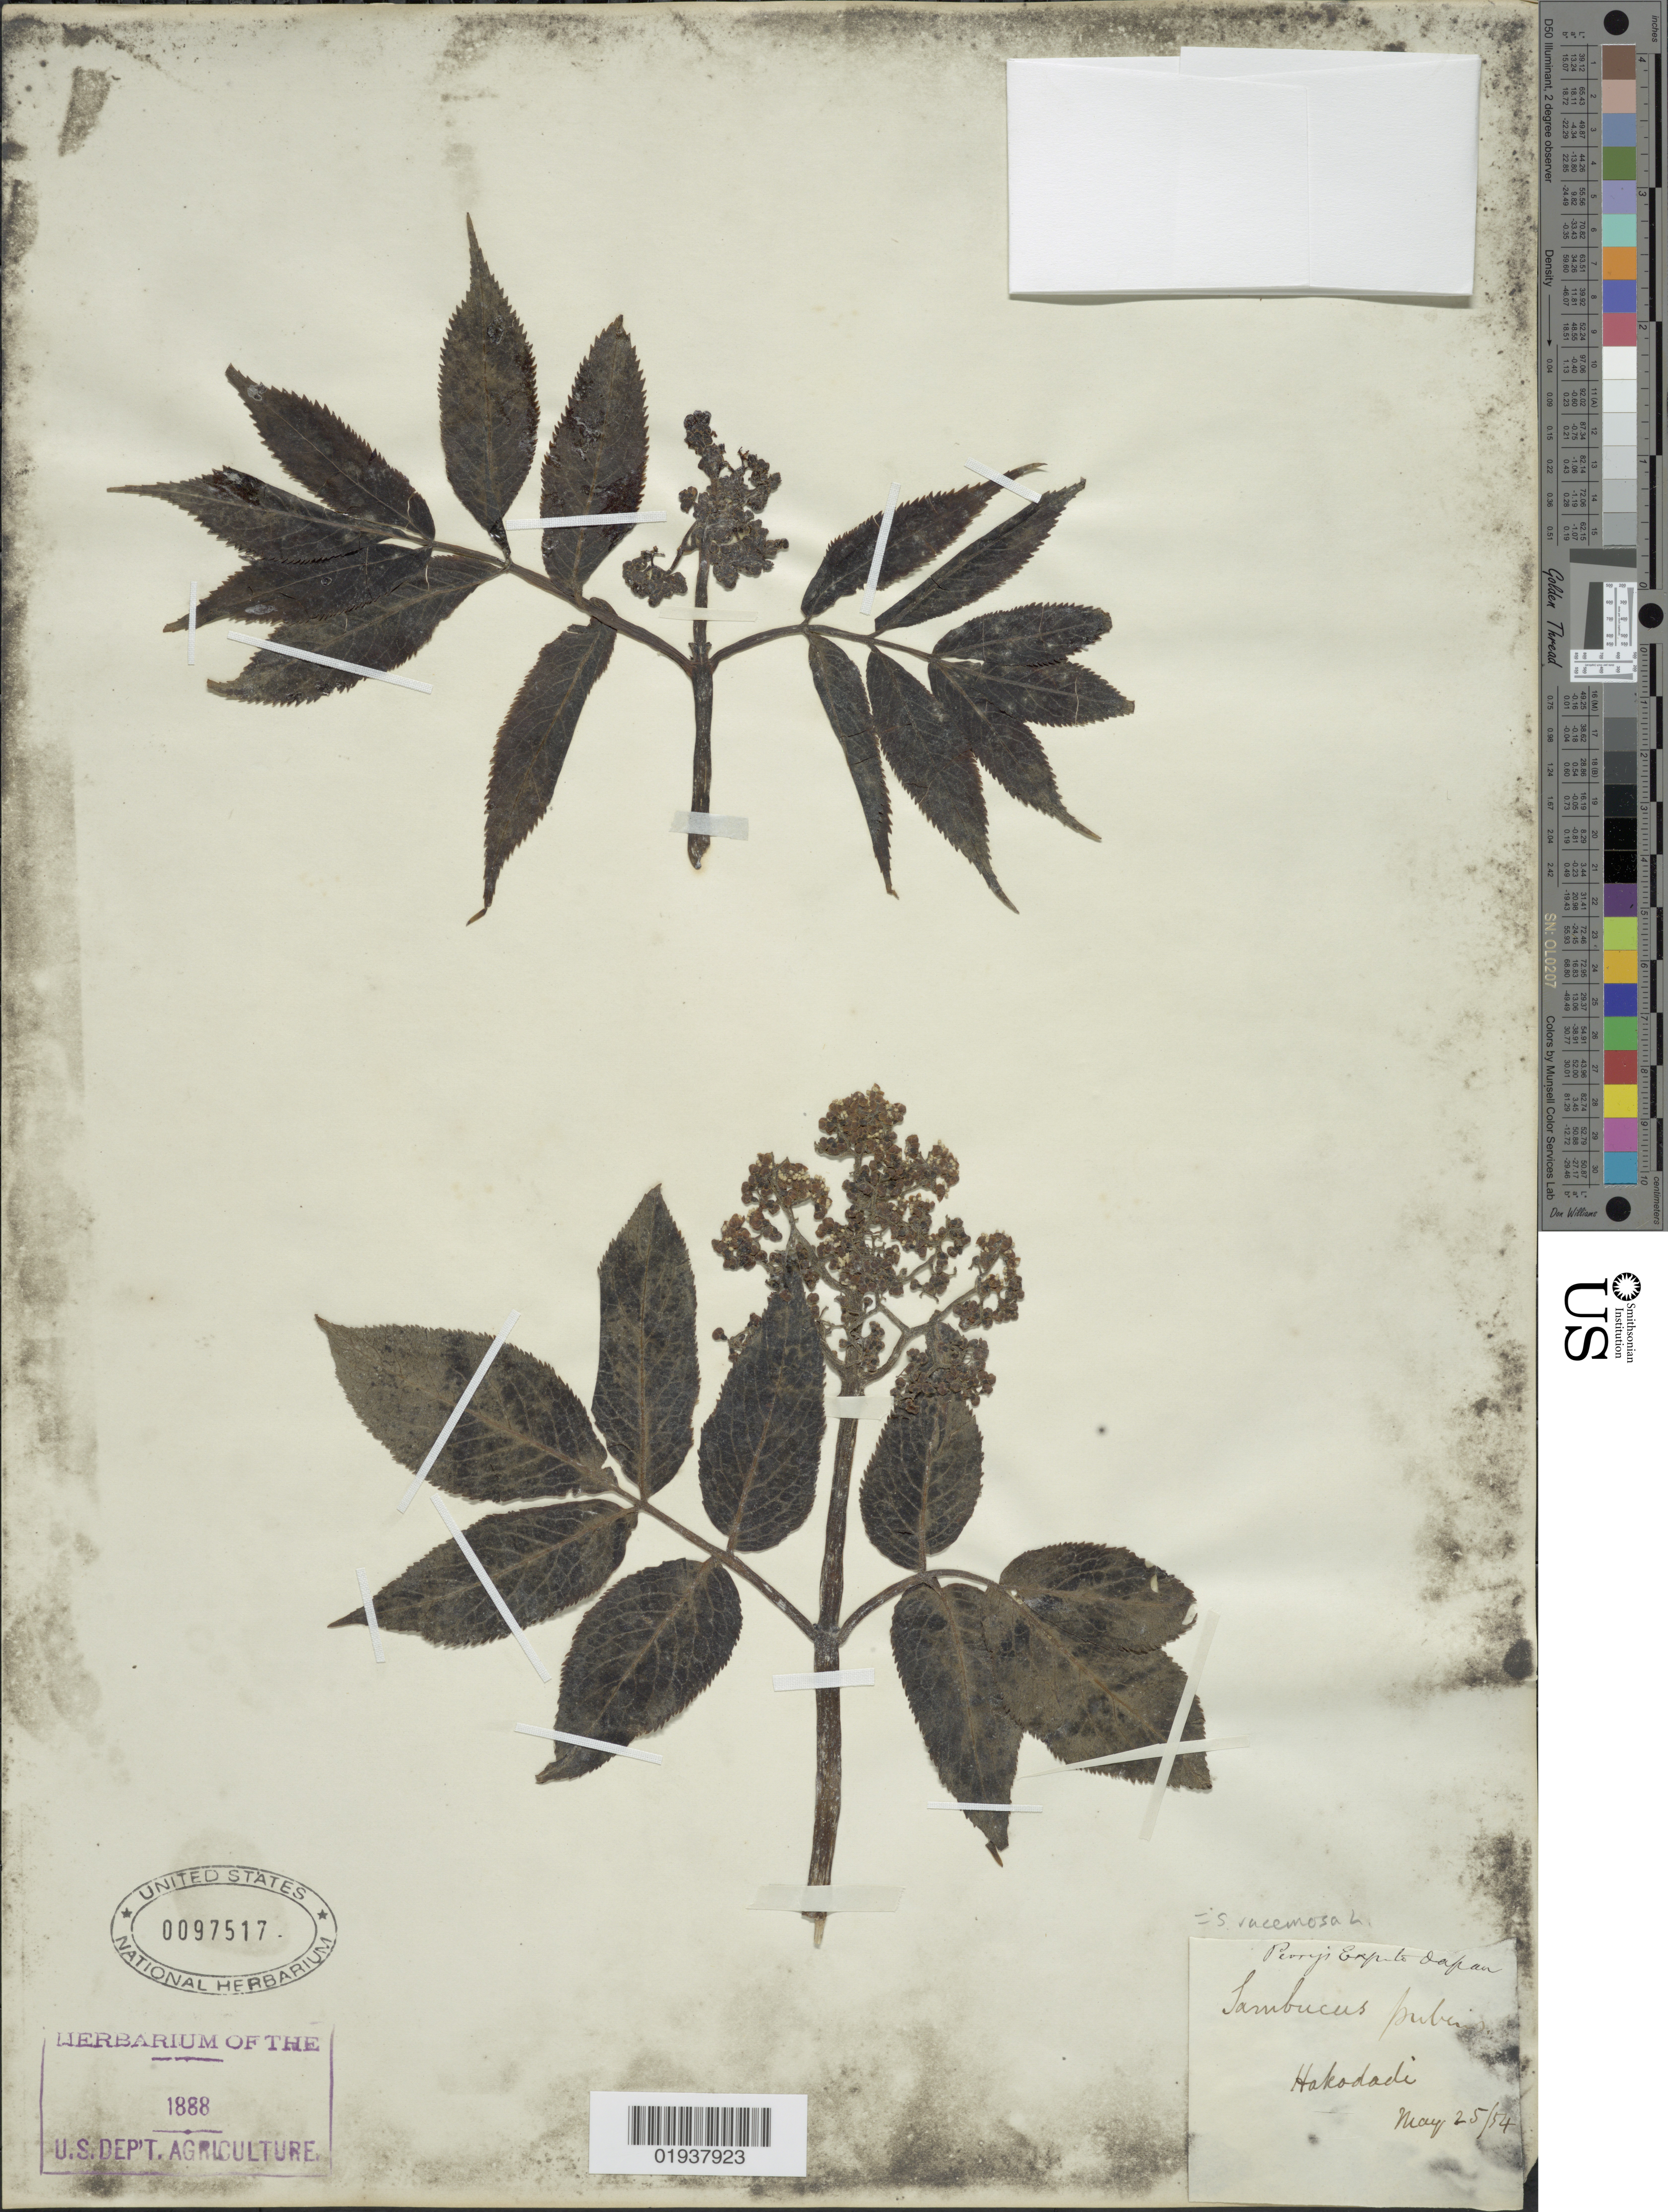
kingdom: Plantae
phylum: Tracheophyta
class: Magnoliopsida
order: Dipsacales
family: Viburnaceae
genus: Sambucus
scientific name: Sambucus racemosa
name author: L.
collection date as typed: Transcribed d/m/y: 25/5/54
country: Japan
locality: Hakodadi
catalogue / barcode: US 97517